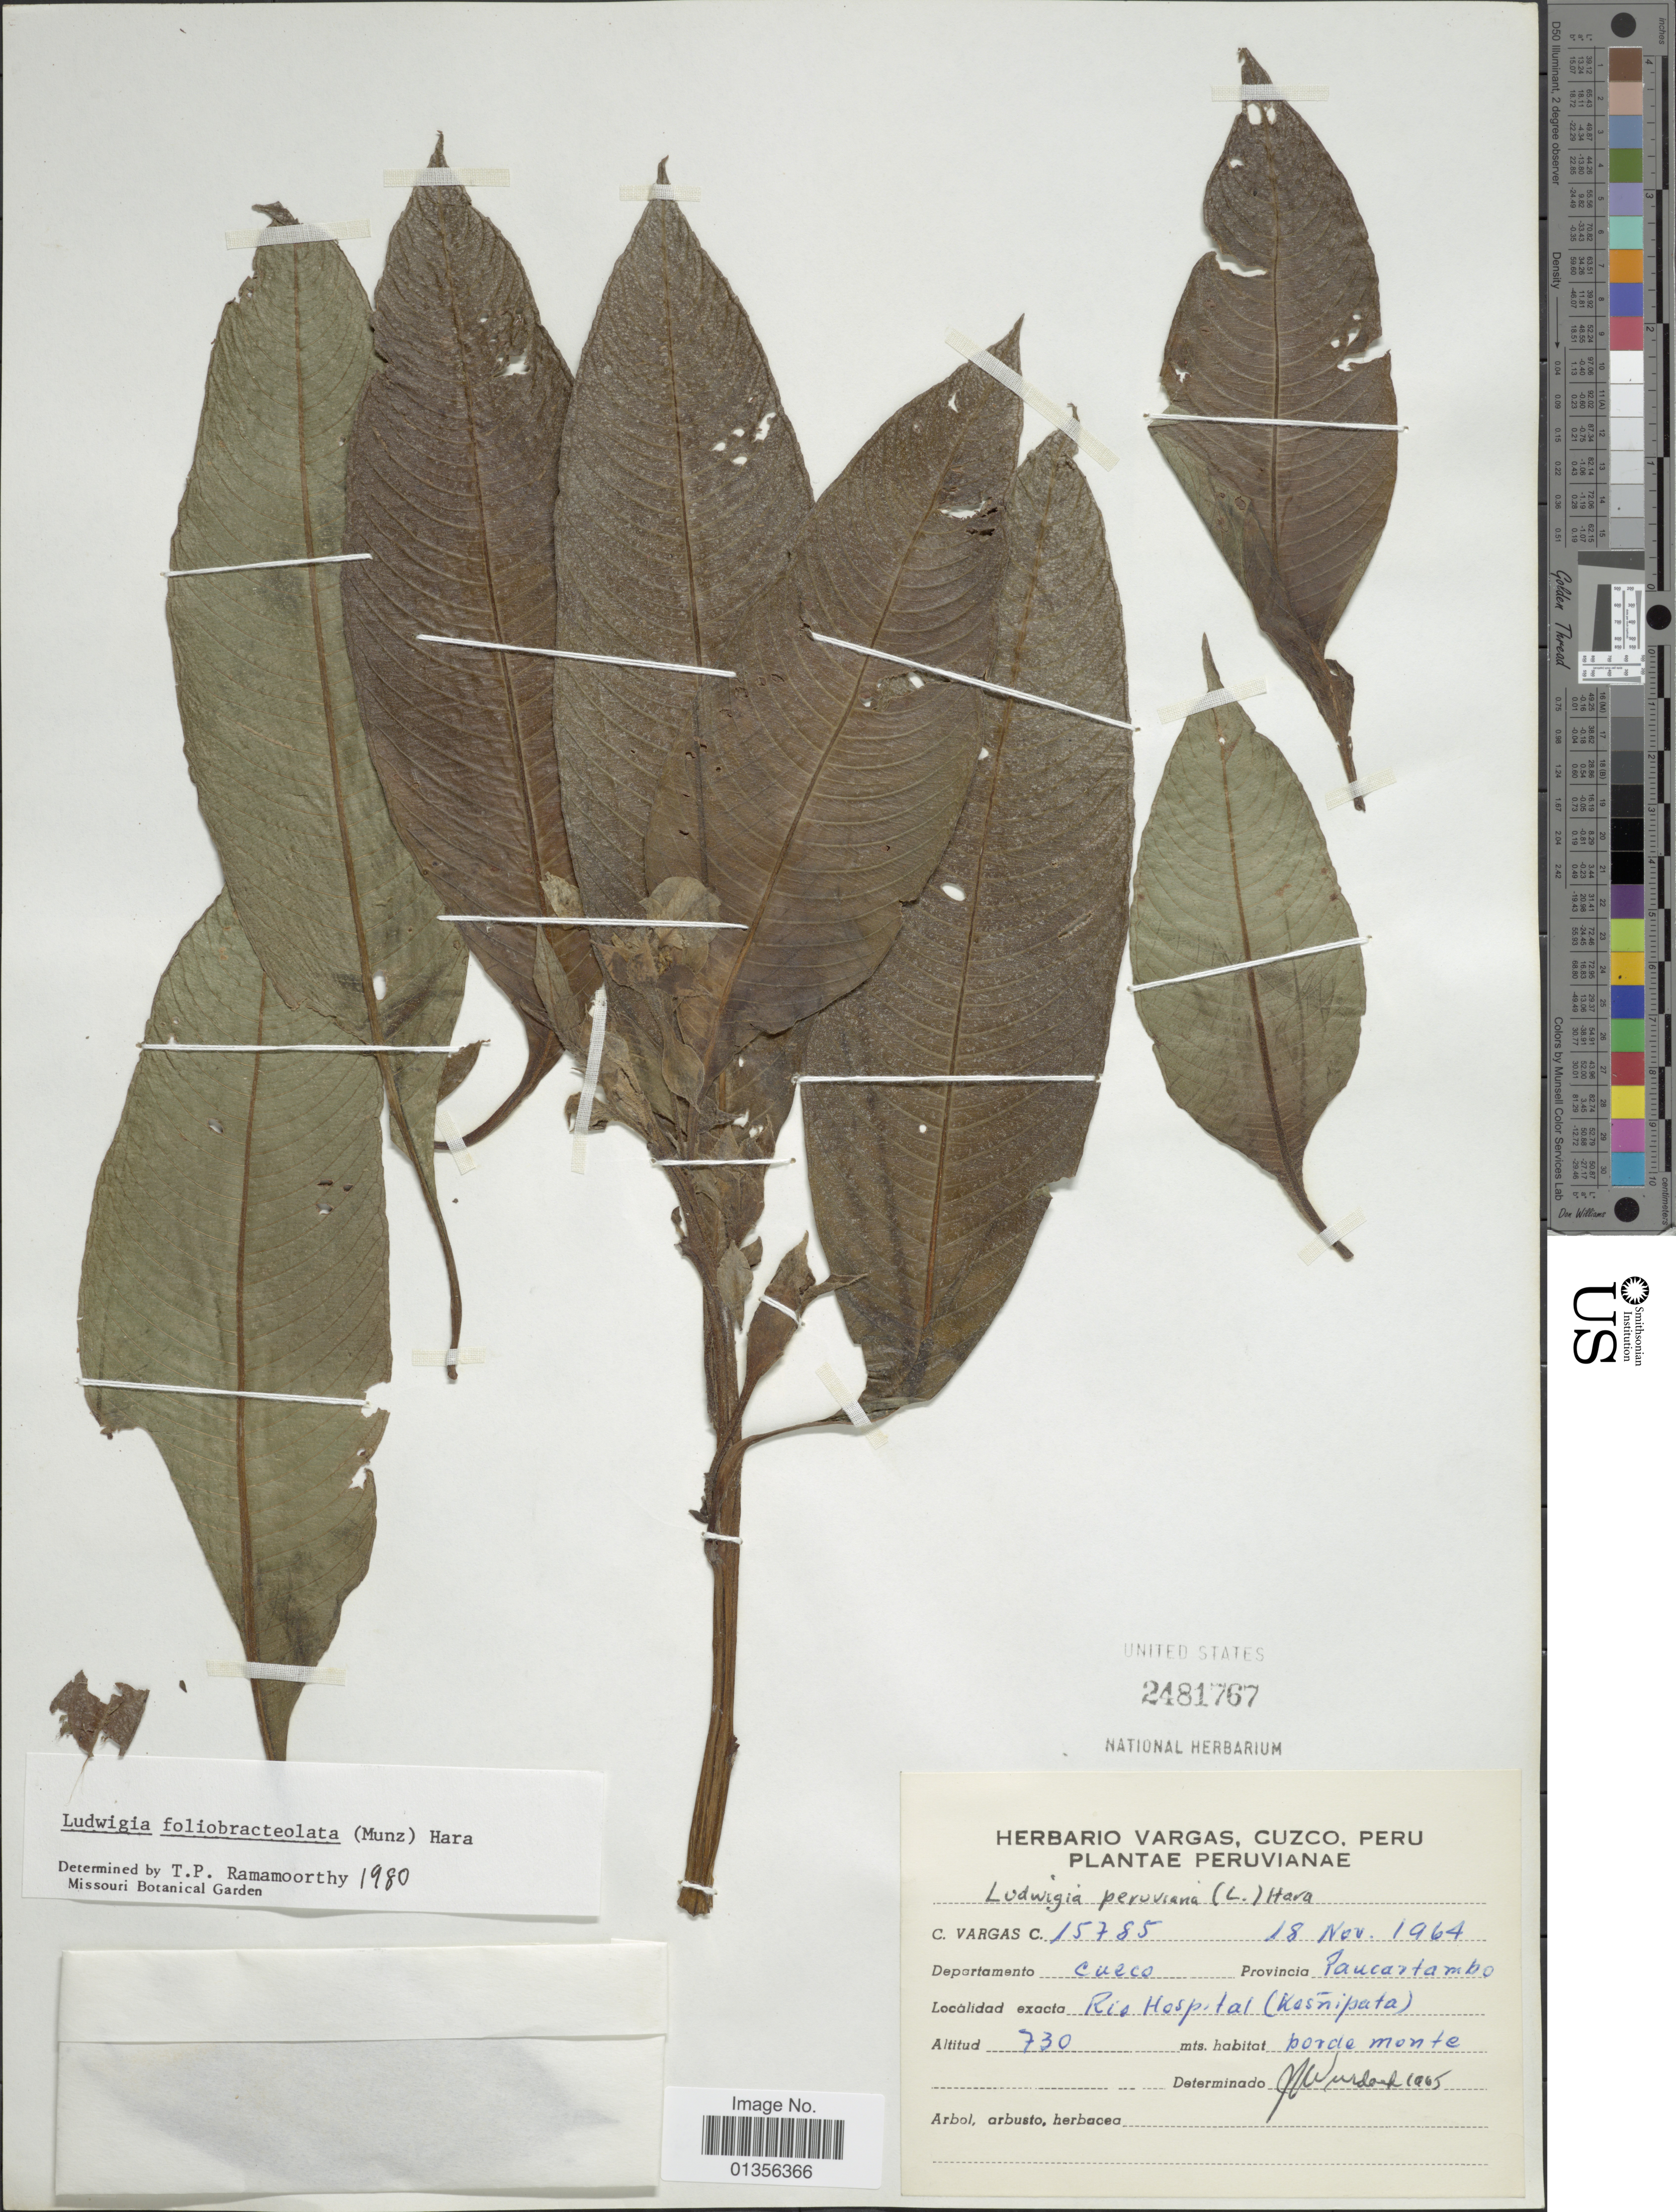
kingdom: Plantae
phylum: Tracheophyta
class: Magnoliopsida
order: Myrtales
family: Onagraceae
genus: Ludwigia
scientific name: Ludwigia foliobracteolata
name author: (Munz) H. Hara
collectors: C. Vargas Calderón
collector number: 158785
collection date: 1964-11-18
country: Peru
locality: Departamento Cusco, Provincia Paucartambo, Rio Hospital (Kosnipata)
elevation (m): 730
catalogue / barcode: US 2481767